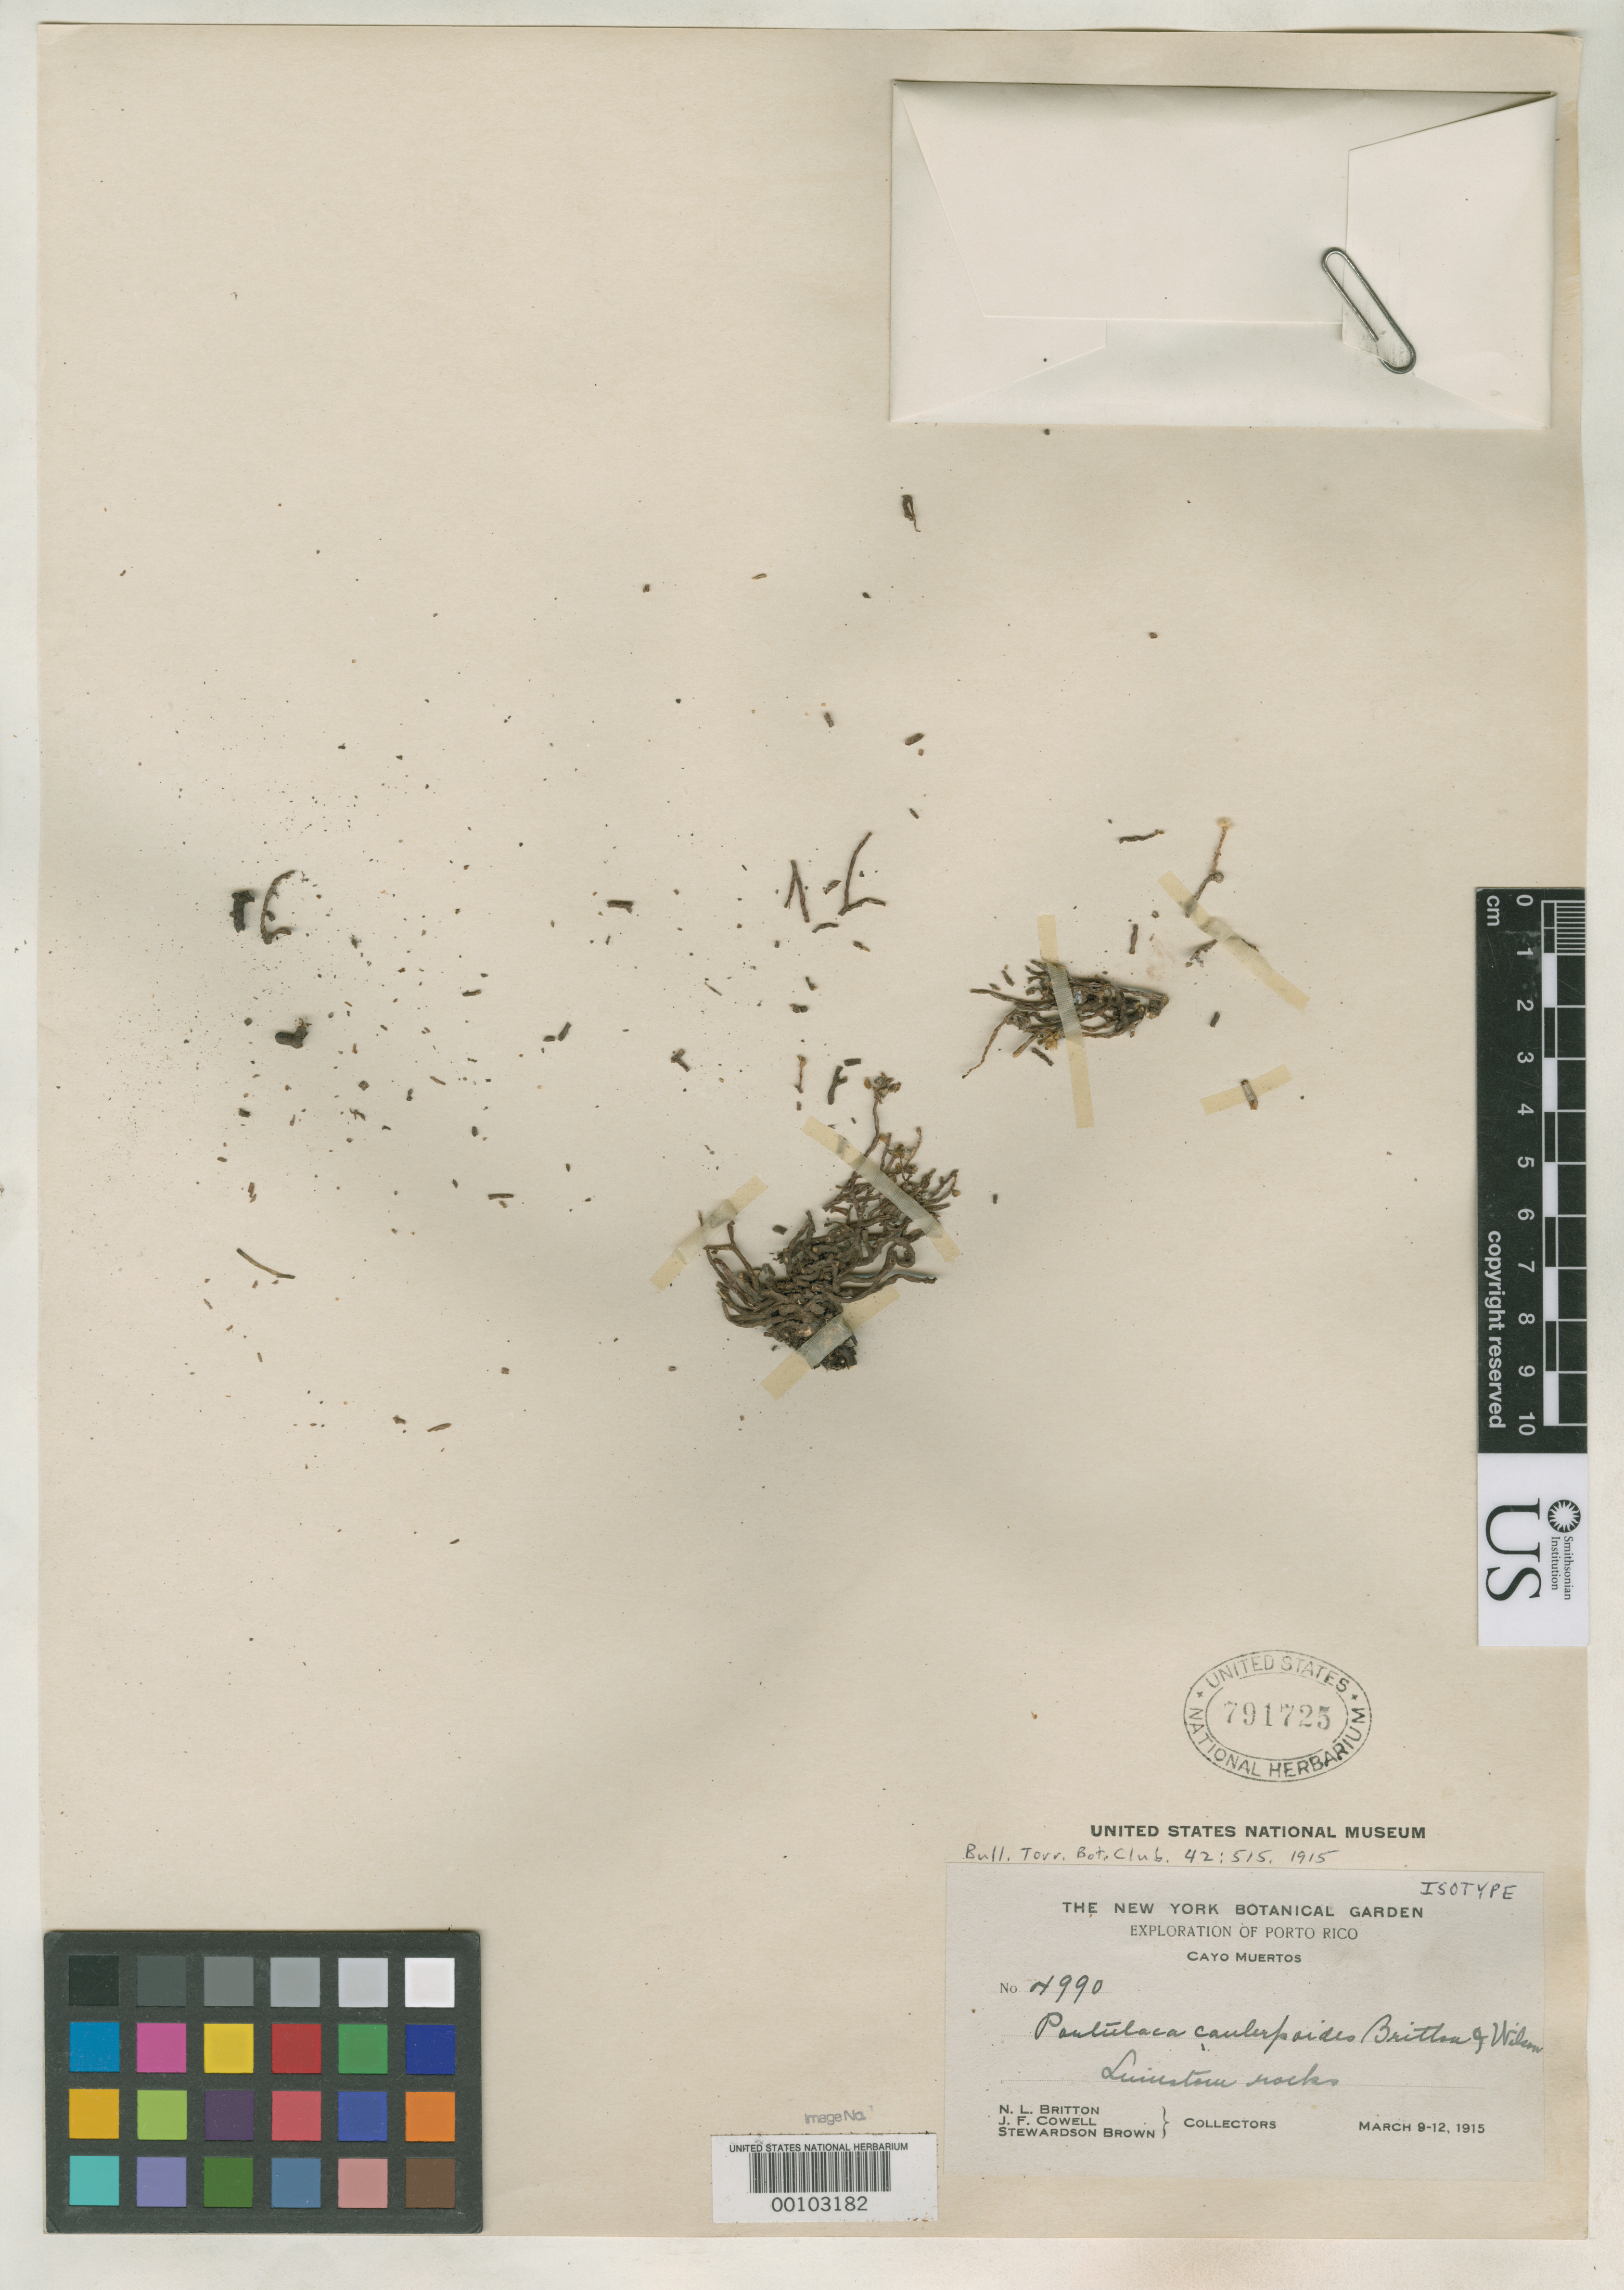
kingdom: Plantae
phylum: Tracheophyta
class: Magnoliopsida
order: Caryophyllales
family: Portulacaceae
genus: Portulaca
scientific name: Portulaca caulerpoides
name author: Britton & P. Wilson in Britton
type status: Isotype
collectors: N. Britton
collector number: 4990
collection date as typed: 09 Mar 1915 to 12 Mar 1915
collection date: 1915-03-09/1915-03-12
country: Puerto Rico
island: Greater Antilles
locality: Cayo Muertos.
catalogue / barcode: US 791725